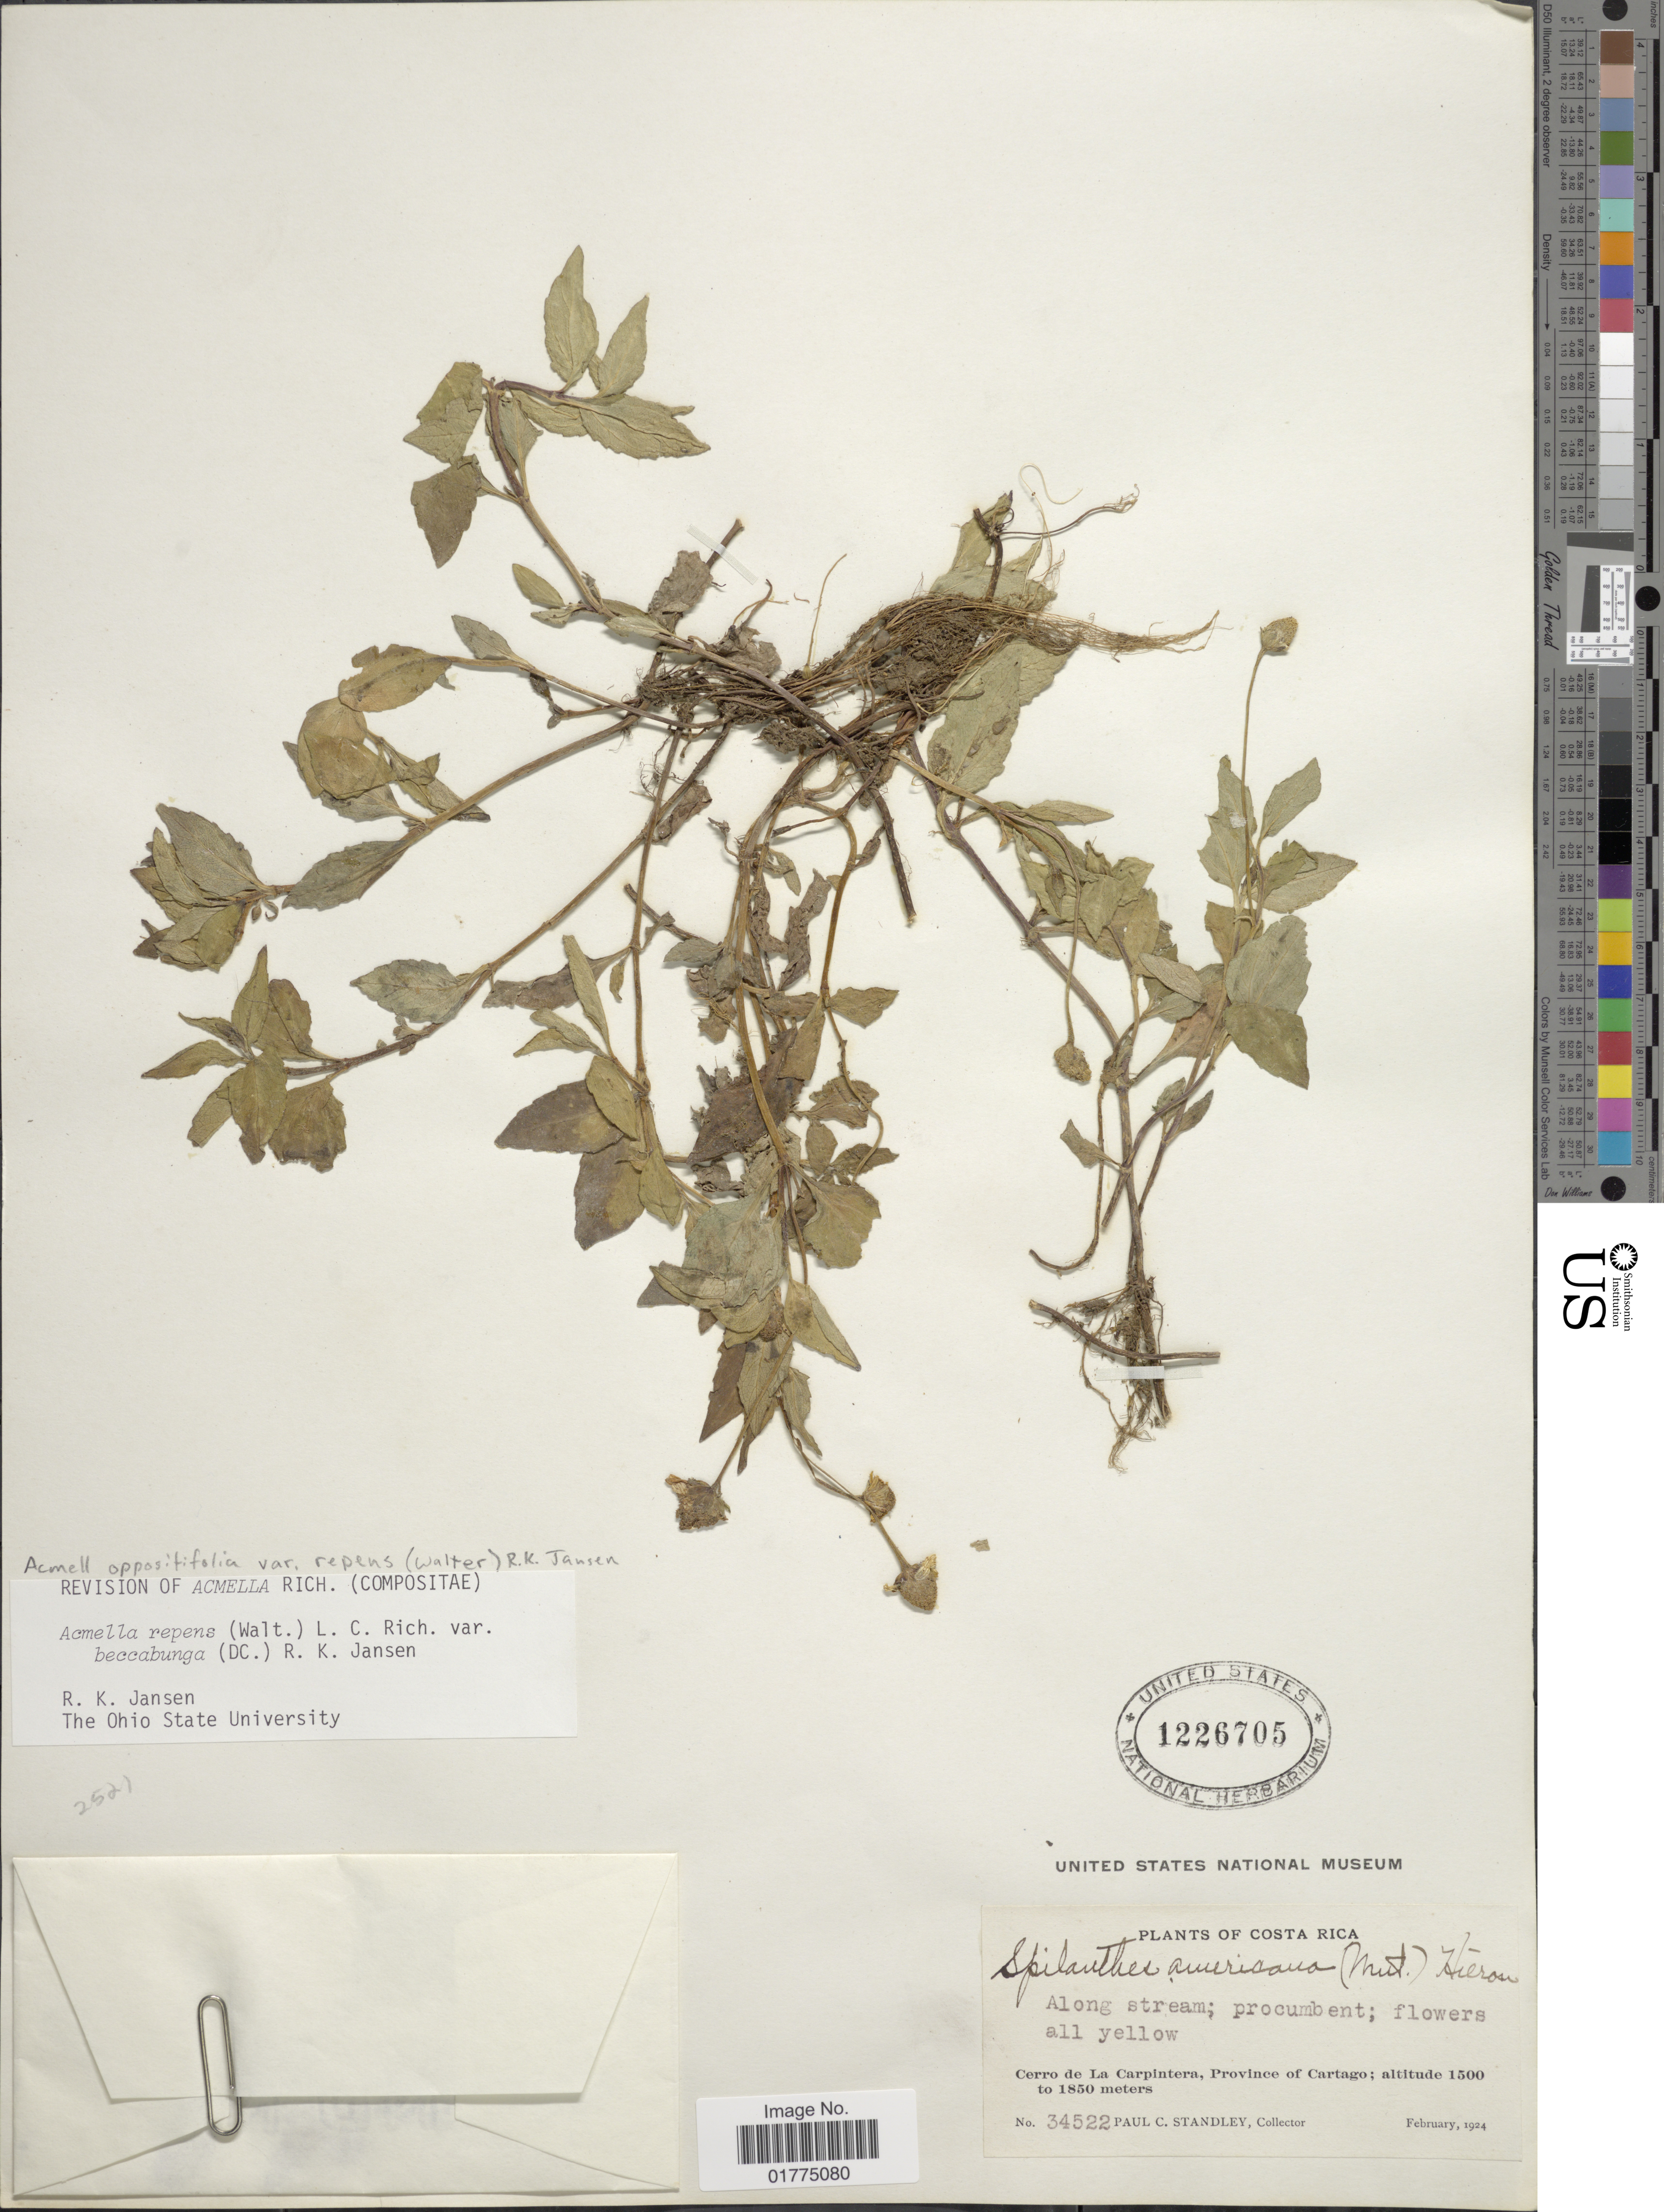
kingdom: Plantae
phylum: Tracheophyta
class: Magnoliopsida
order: Asterales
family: Asteraceae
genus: Acmella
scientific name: Acmella repens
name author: (Walter) Rich.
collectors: P. C. Standley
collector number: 34522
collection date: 1924-02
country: Costa Rica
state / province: Cartago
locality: Costa Rica. Cerro de La Carpintera, Province of Cartago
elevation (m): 1500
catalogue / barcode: US 1226705